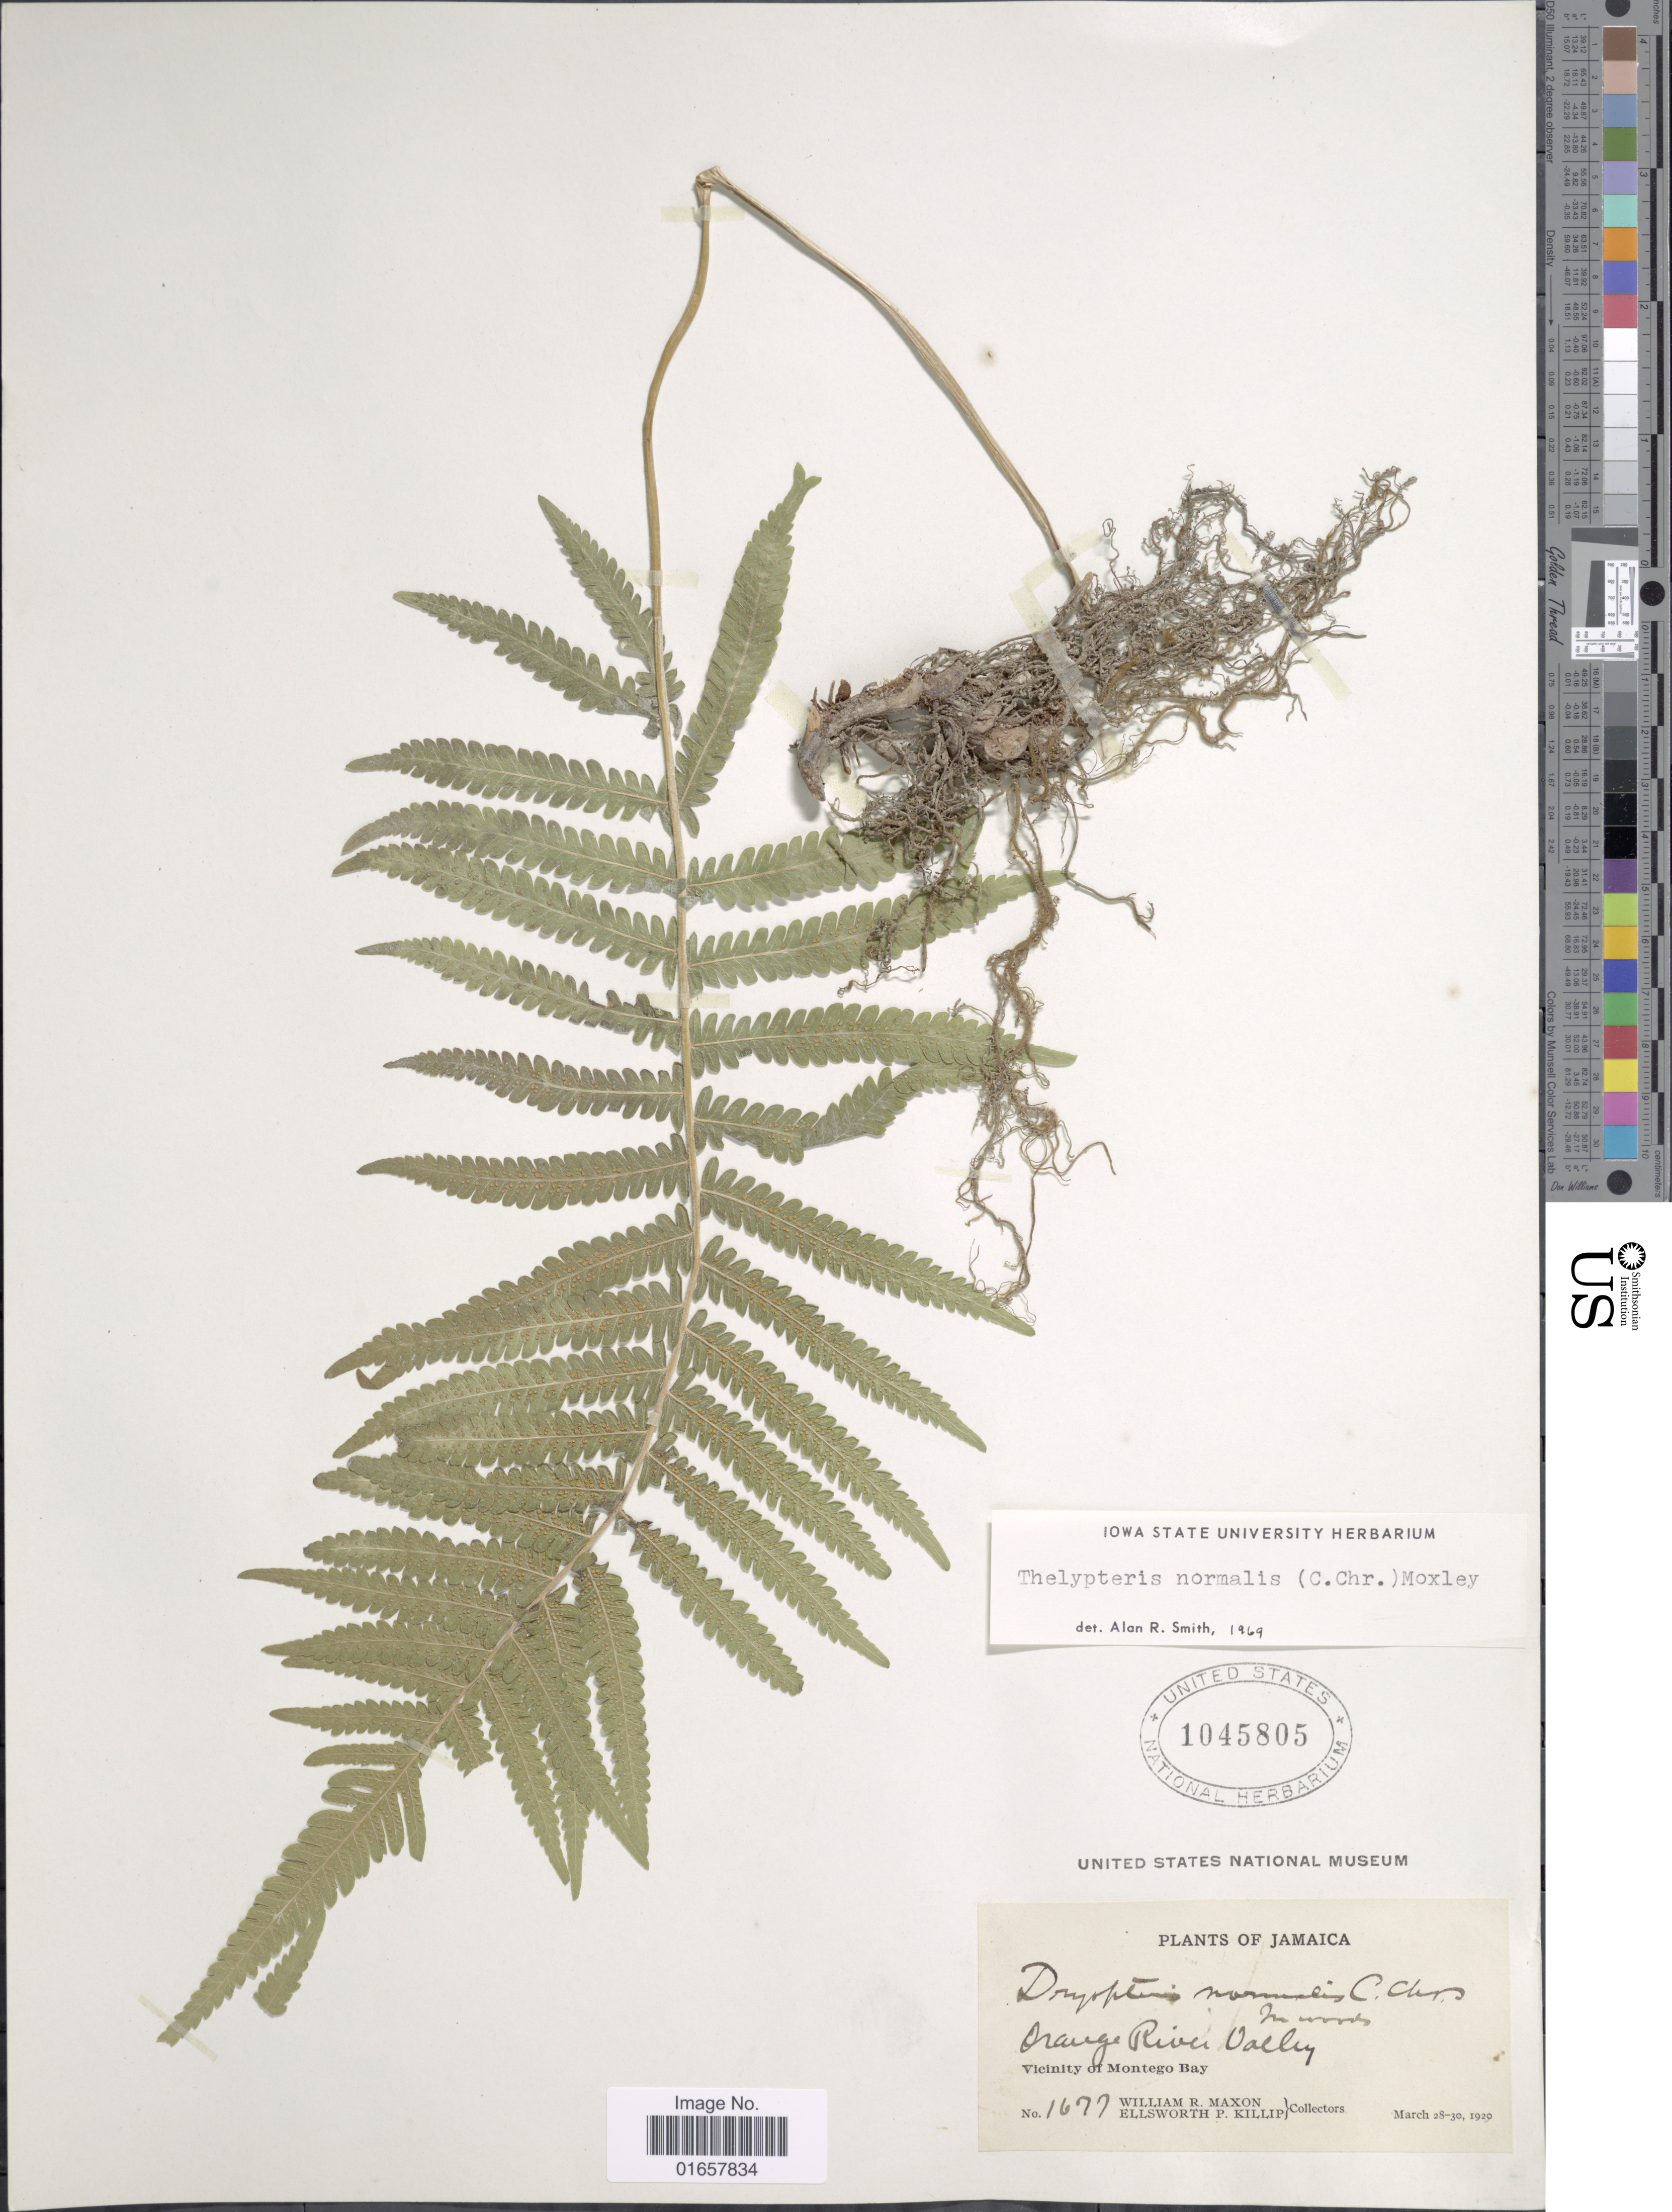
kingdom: Plantae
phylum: Tracheophyta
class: Polypodiopsida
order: Polypodiales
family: Thelypteridaceae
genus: Christella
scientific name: Christella kunthii comb. ined.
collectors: W. R. Maxon & E. P. Killip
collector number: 1677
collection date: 1920-03-28/1920-03-30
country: Jamaica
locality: Jamaica, Orange River Valley, Vicinity of Montego Bay.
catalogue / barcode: US 1045805